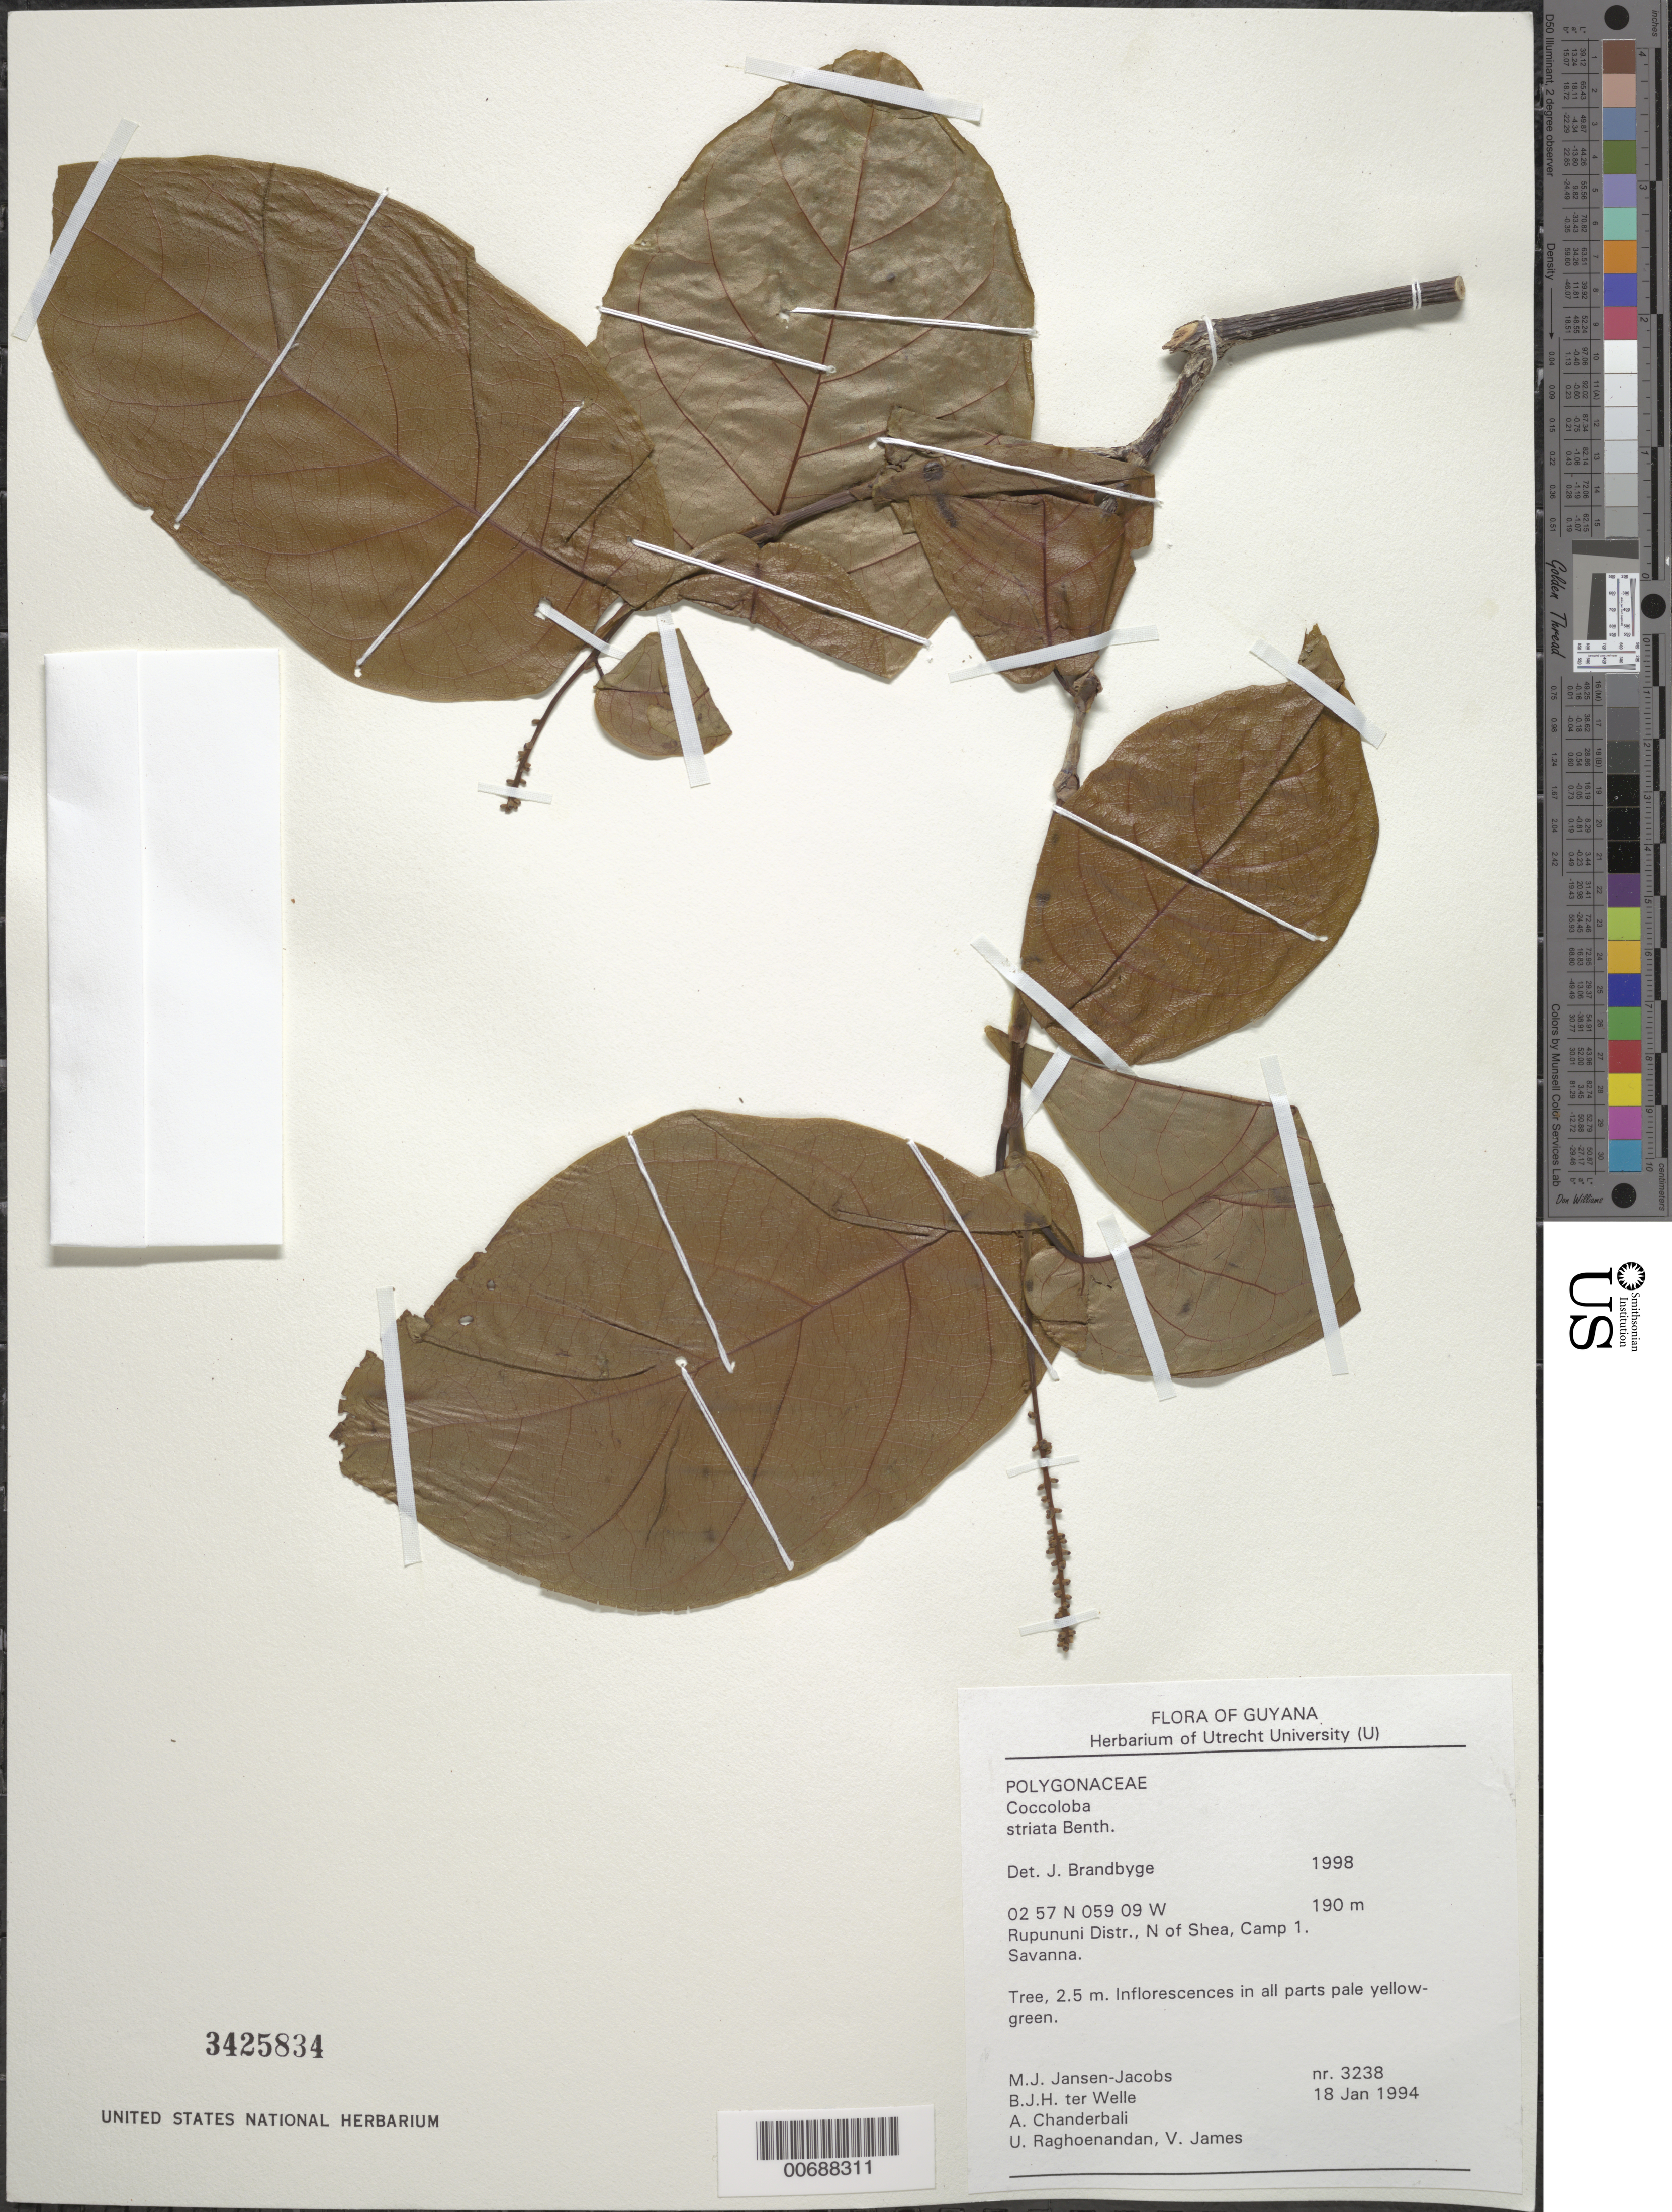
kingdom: Plantae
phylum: Tracheophyta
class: Magnoliopsida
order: Caryophyllales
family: Polygonaceae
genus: Coccoloba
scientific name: Coccoloba striata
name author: Benth.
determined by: Brandbyge, J.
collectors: M. J. Jansen-Jacobs, B. Welle, A. S. Chanderbali, U. Raghoenandan & V. James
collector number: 3238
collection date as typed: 18-Jan-94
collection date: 1994-01-18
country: Guyana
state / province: U. Takutu-U. Essequibo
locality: Shea, N of, camp 1, Rupununi District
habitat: Savanna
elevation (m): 190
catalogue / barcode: US 3425834